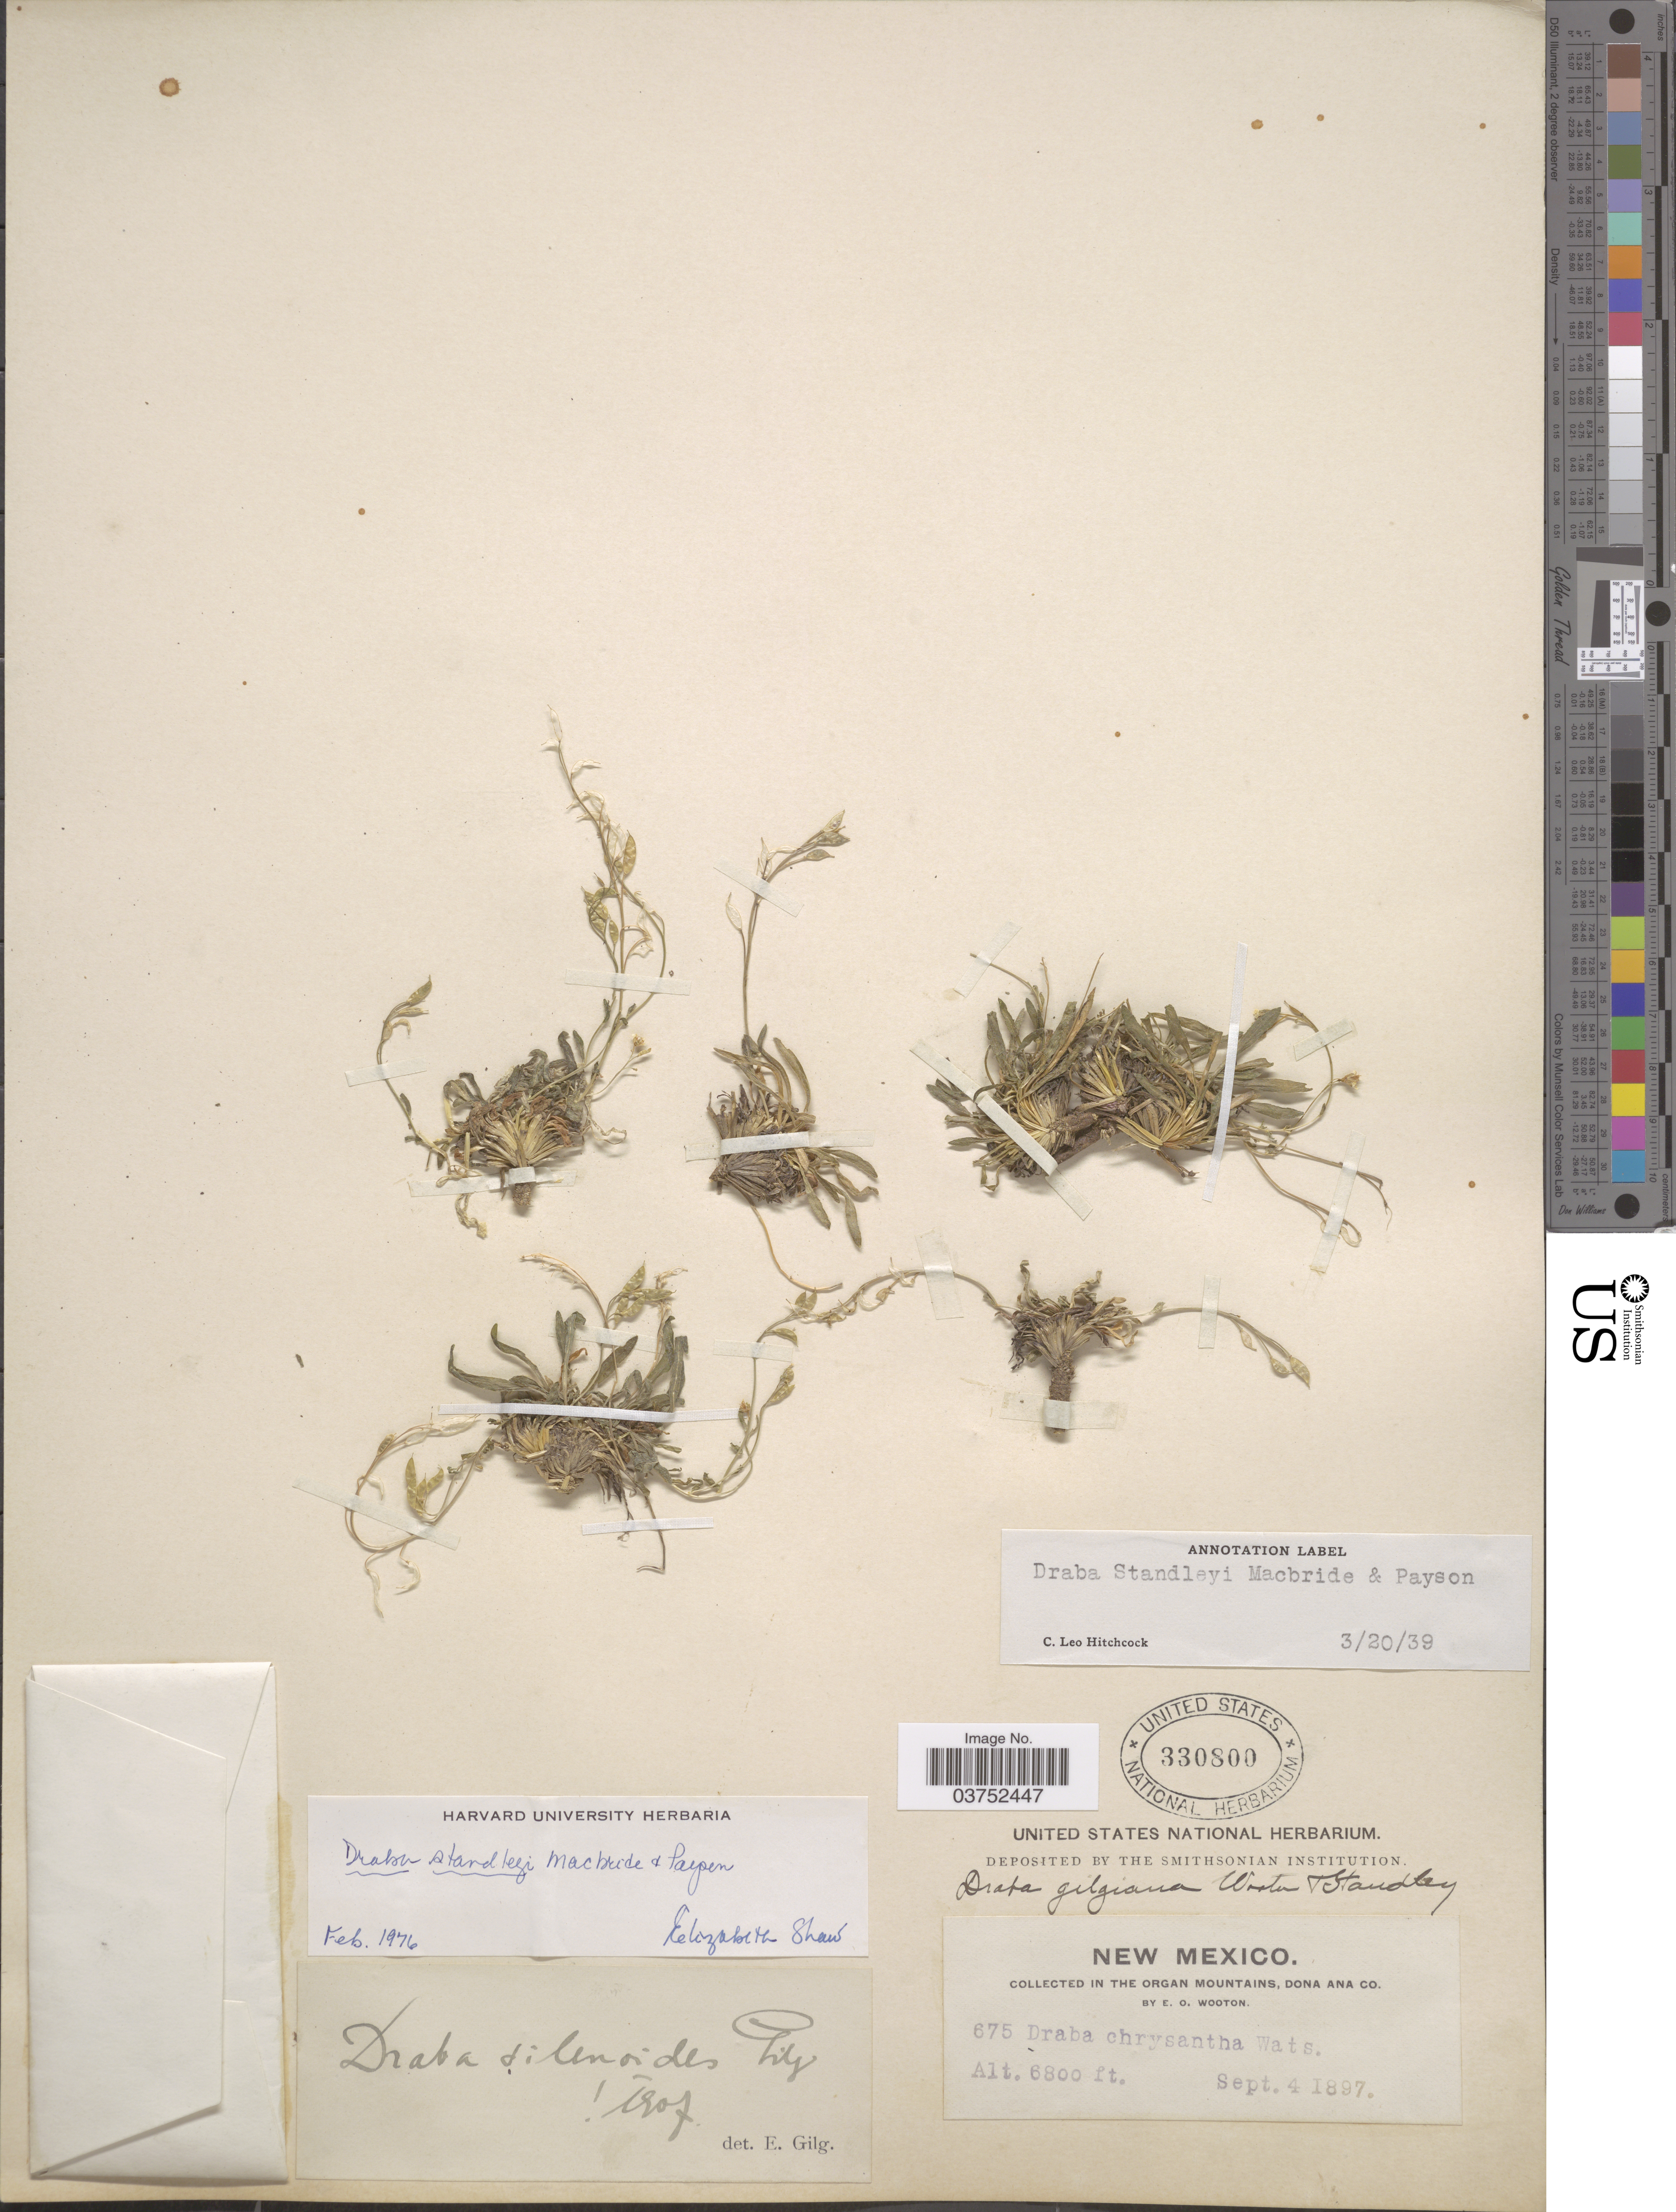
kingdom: Plantae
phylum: Tracheophyta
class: Magnoliopsida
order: Brassicales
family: Brassicaceae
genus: Draba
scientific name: Draba standleyi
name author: J.F. Macbr. & Payson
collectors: E. O. Wooton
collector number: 675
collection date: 1897-09-04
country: United States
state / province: New Mexico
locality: The Organ Mountains, Dona Ana Co.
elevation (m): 2073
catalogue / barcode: US 330800